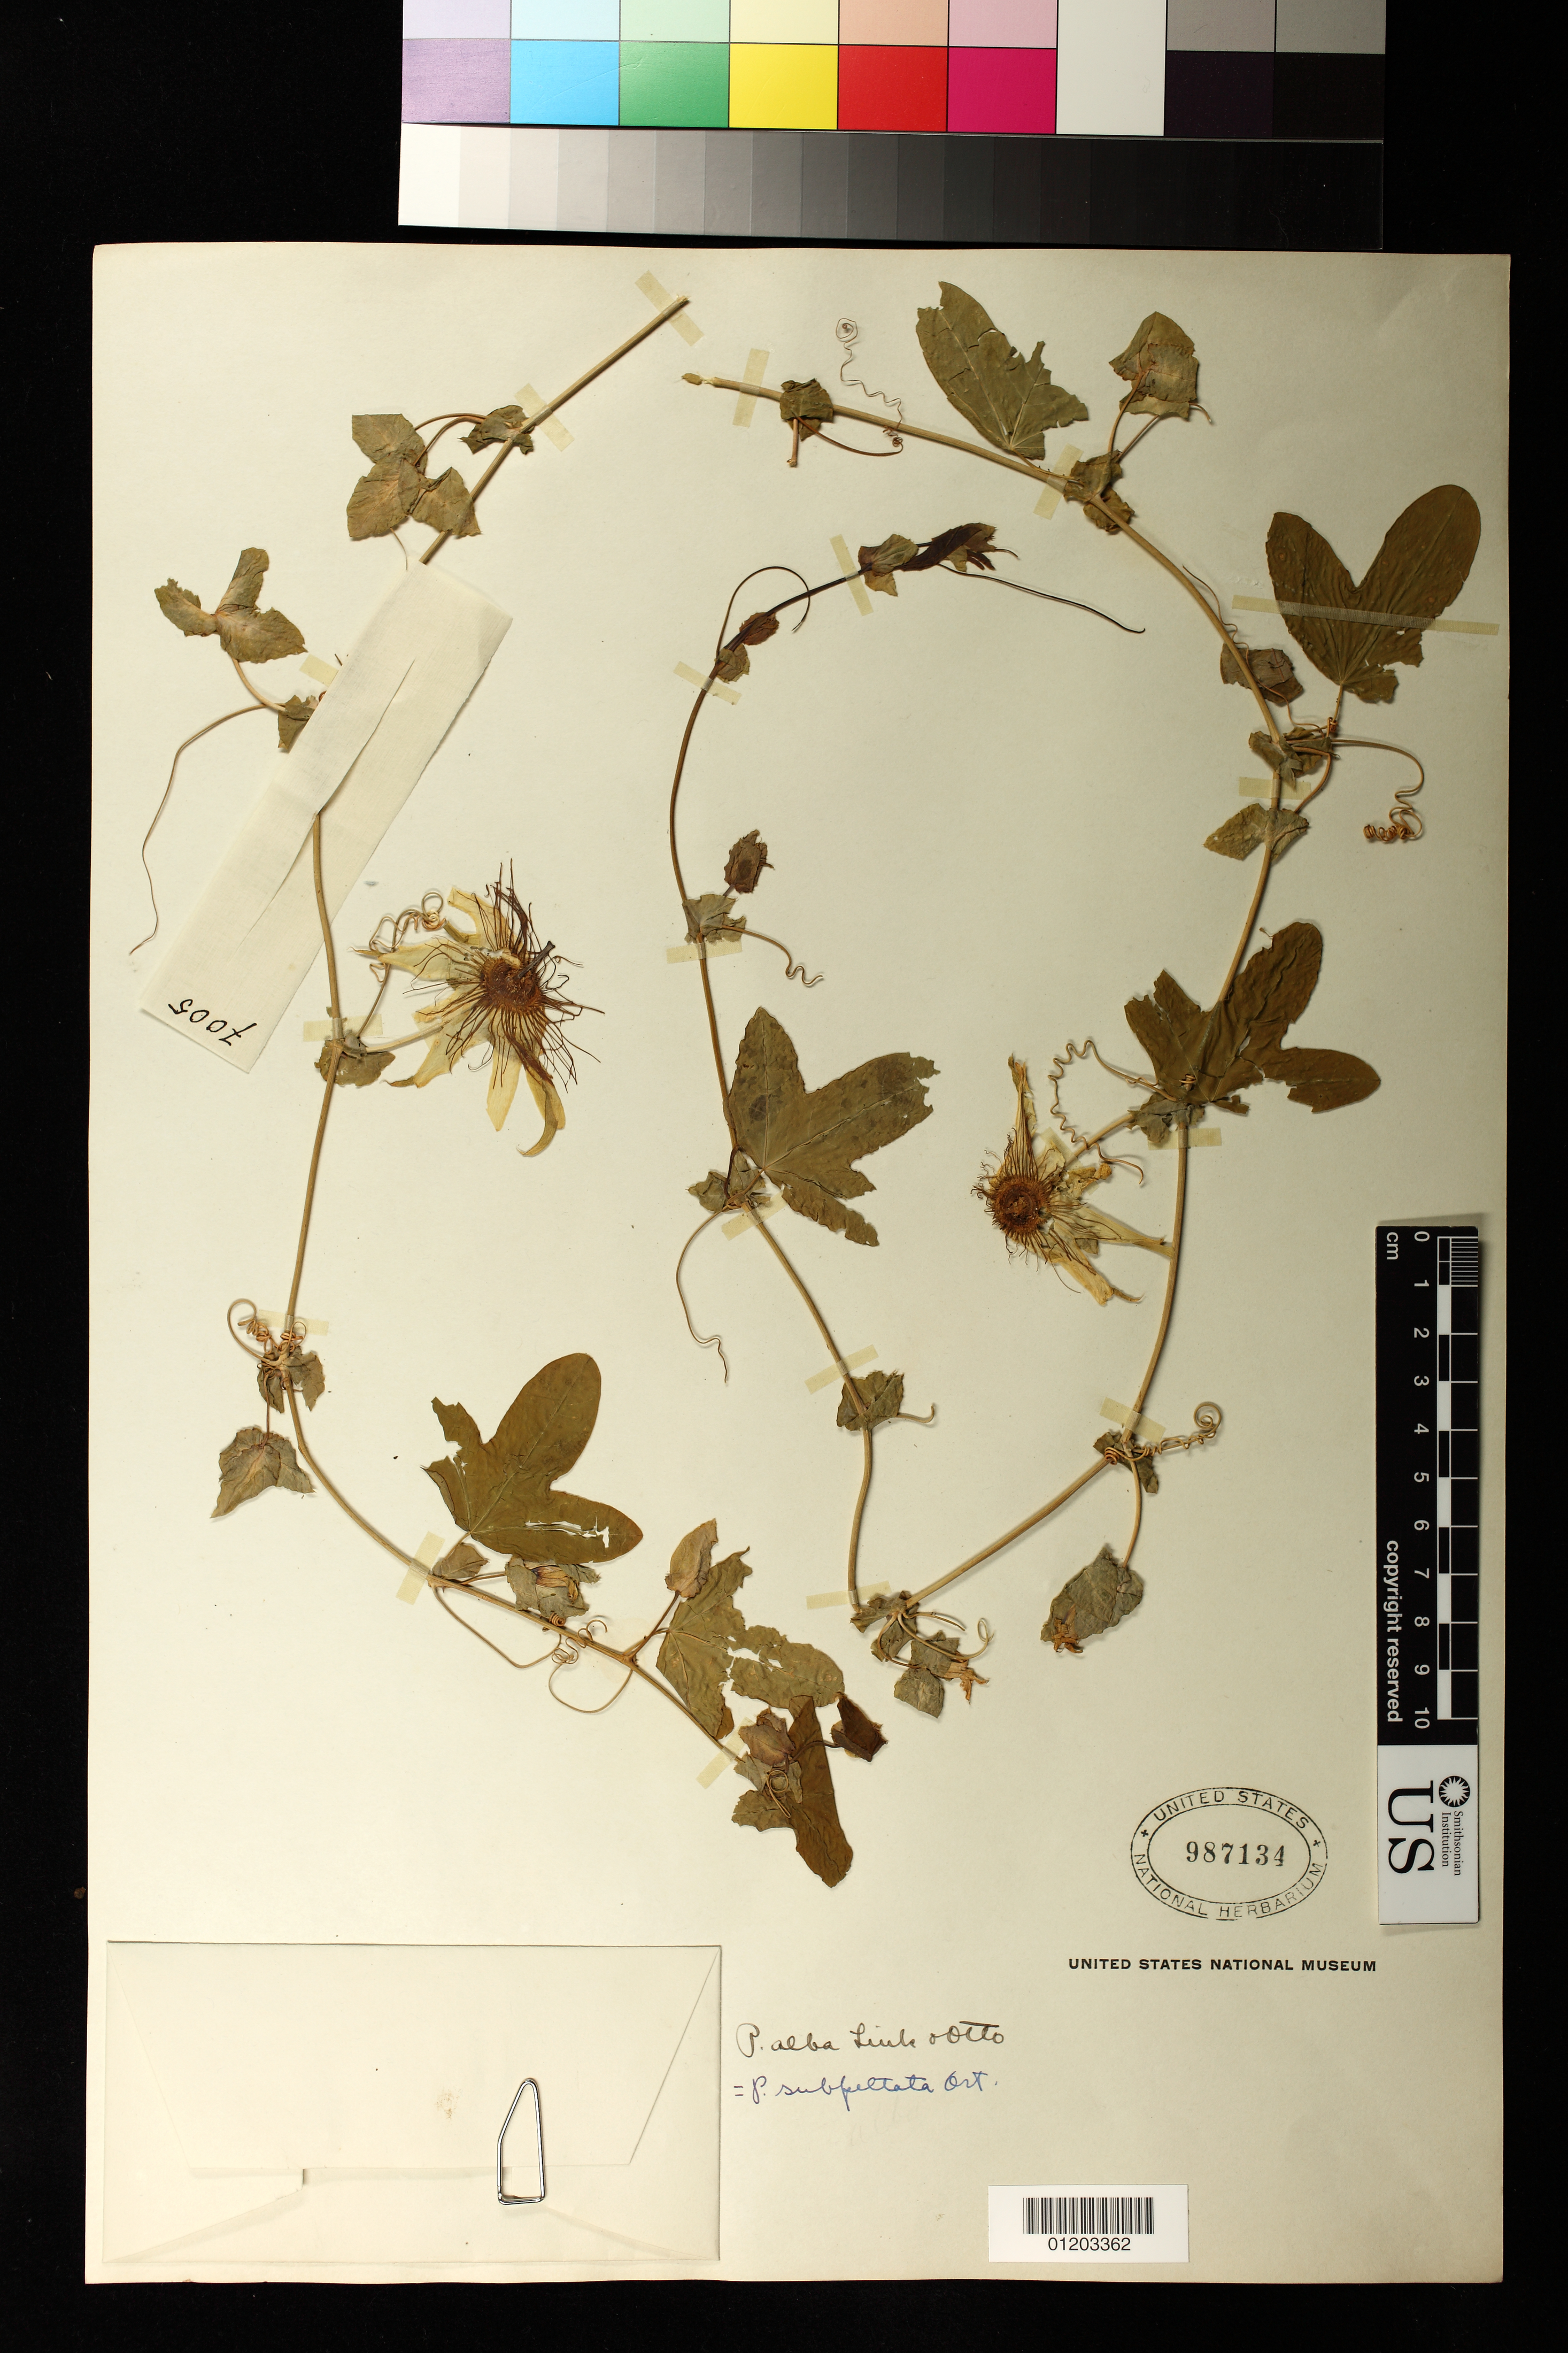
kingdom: Plantae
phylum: Tracheophyta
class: Magnoliopsida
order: Malpighiales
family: Passifloraceae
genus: Passiflora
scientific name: Passiflora subpeltata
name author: Ortega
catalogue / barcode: US 987134